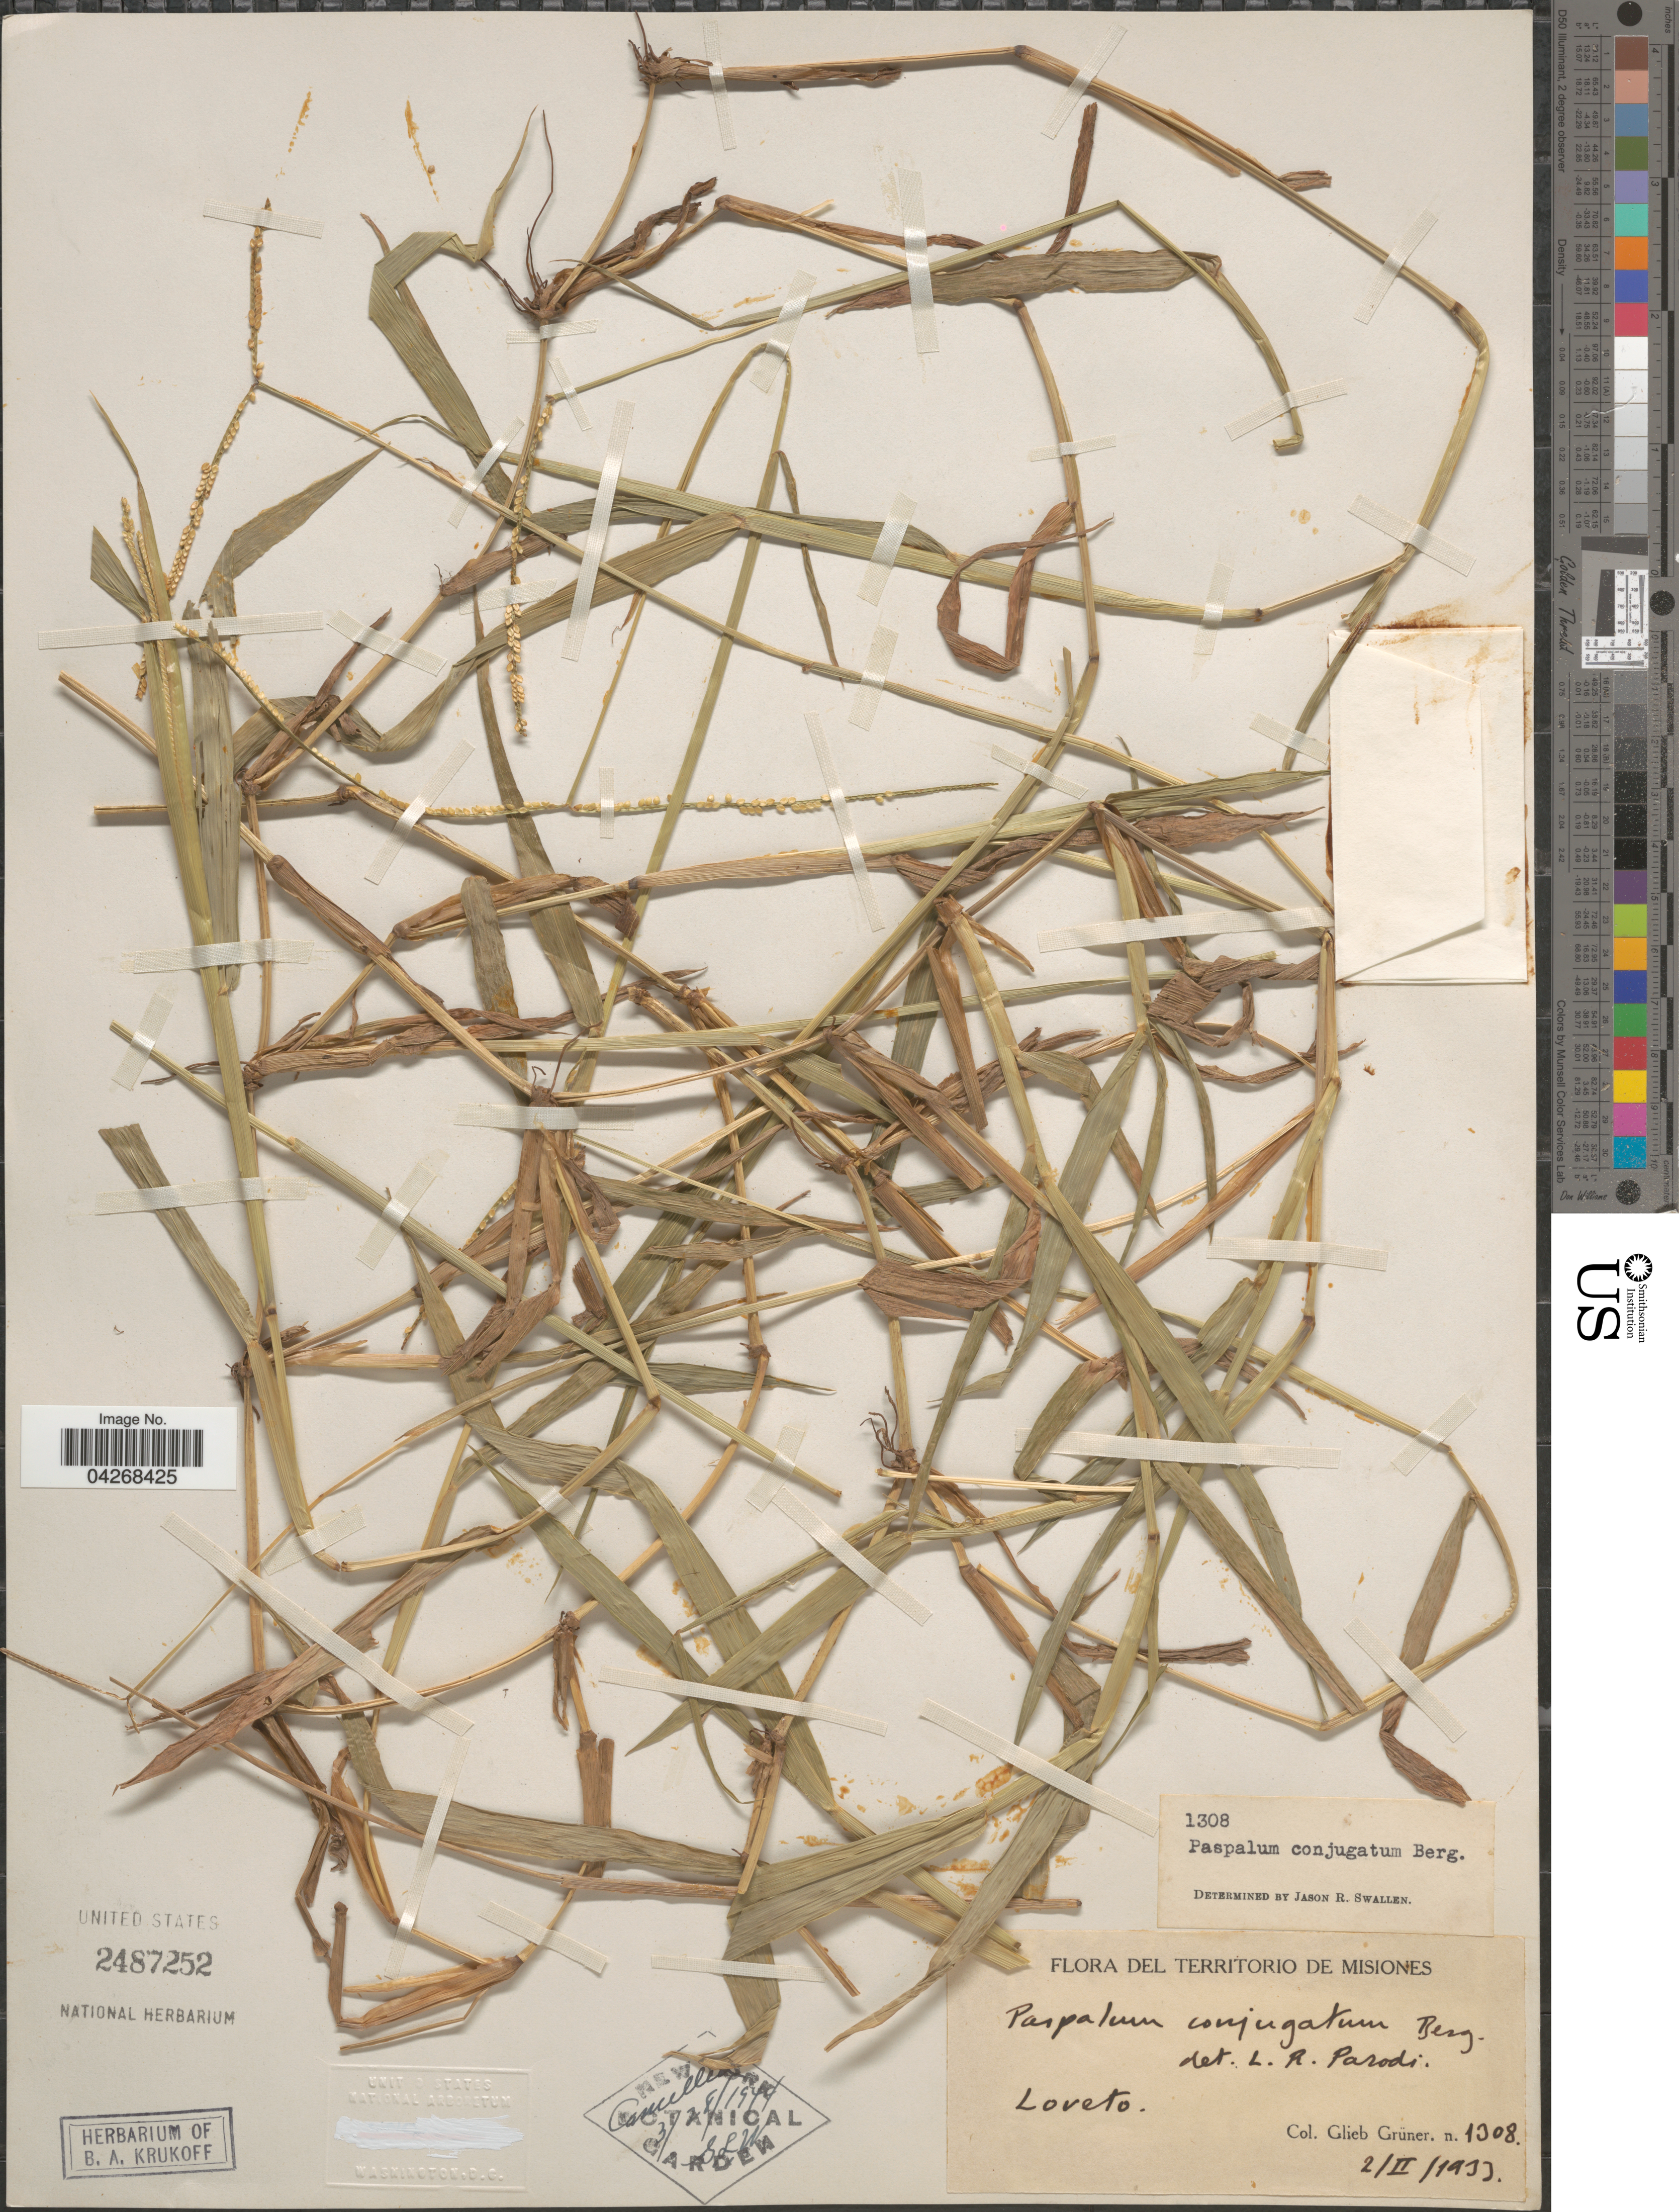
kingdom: Plantae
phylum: Tracheophyta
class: Liliopsida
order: Poales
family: Poaceae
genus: Paspalum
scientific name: Paspalum conjugatum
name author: P.J. Bergius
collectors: G. Grüner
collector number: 1308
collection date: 1933-02-02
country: Argentina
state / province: Misiones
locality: Territorio de Misiones. Loreto.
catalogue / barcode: US 2487252